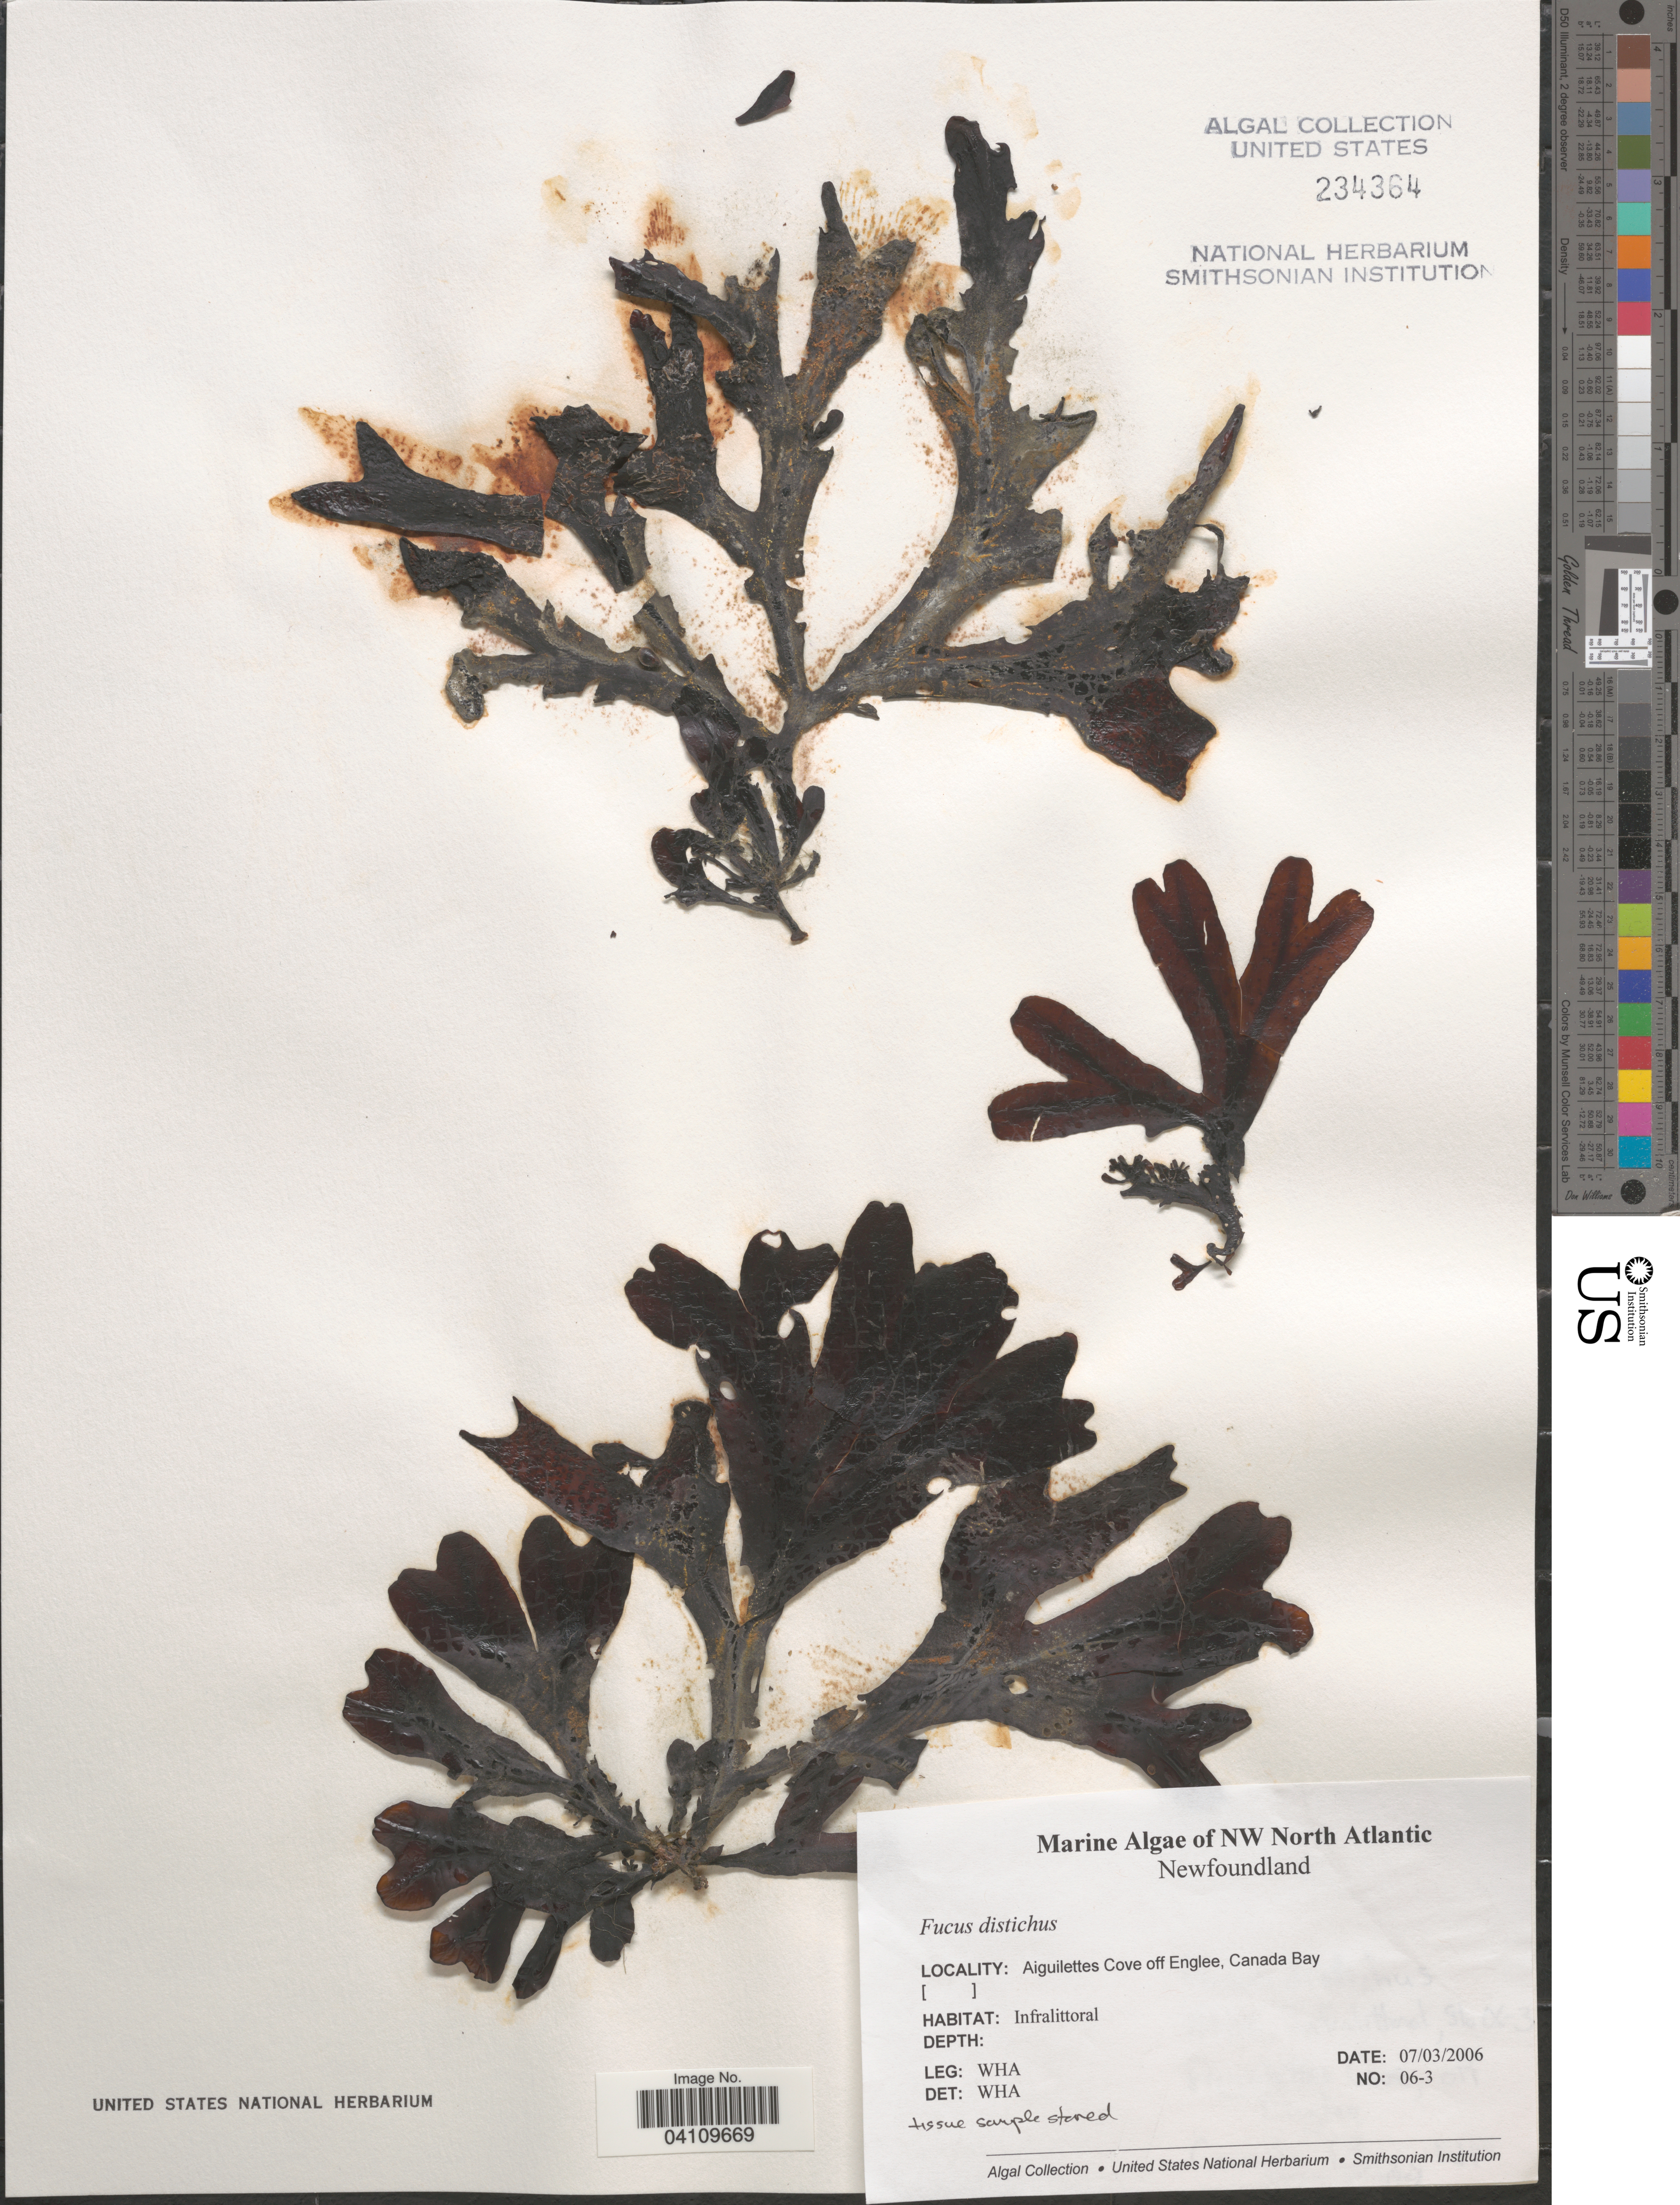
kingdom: Chromista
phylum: Ochrophyta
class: Phaeophyceae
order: Fucales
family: Fucaceae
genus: Fucus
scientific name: Fucus distichus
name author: L.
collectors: W. H. Adey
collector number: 06-3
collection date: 2006-03-07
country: Canada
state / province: Newfoundland and Labrador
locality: NW North Atlantic. Aiguilettes Cove off Englee, Canada Bay.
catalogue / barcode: US 234364